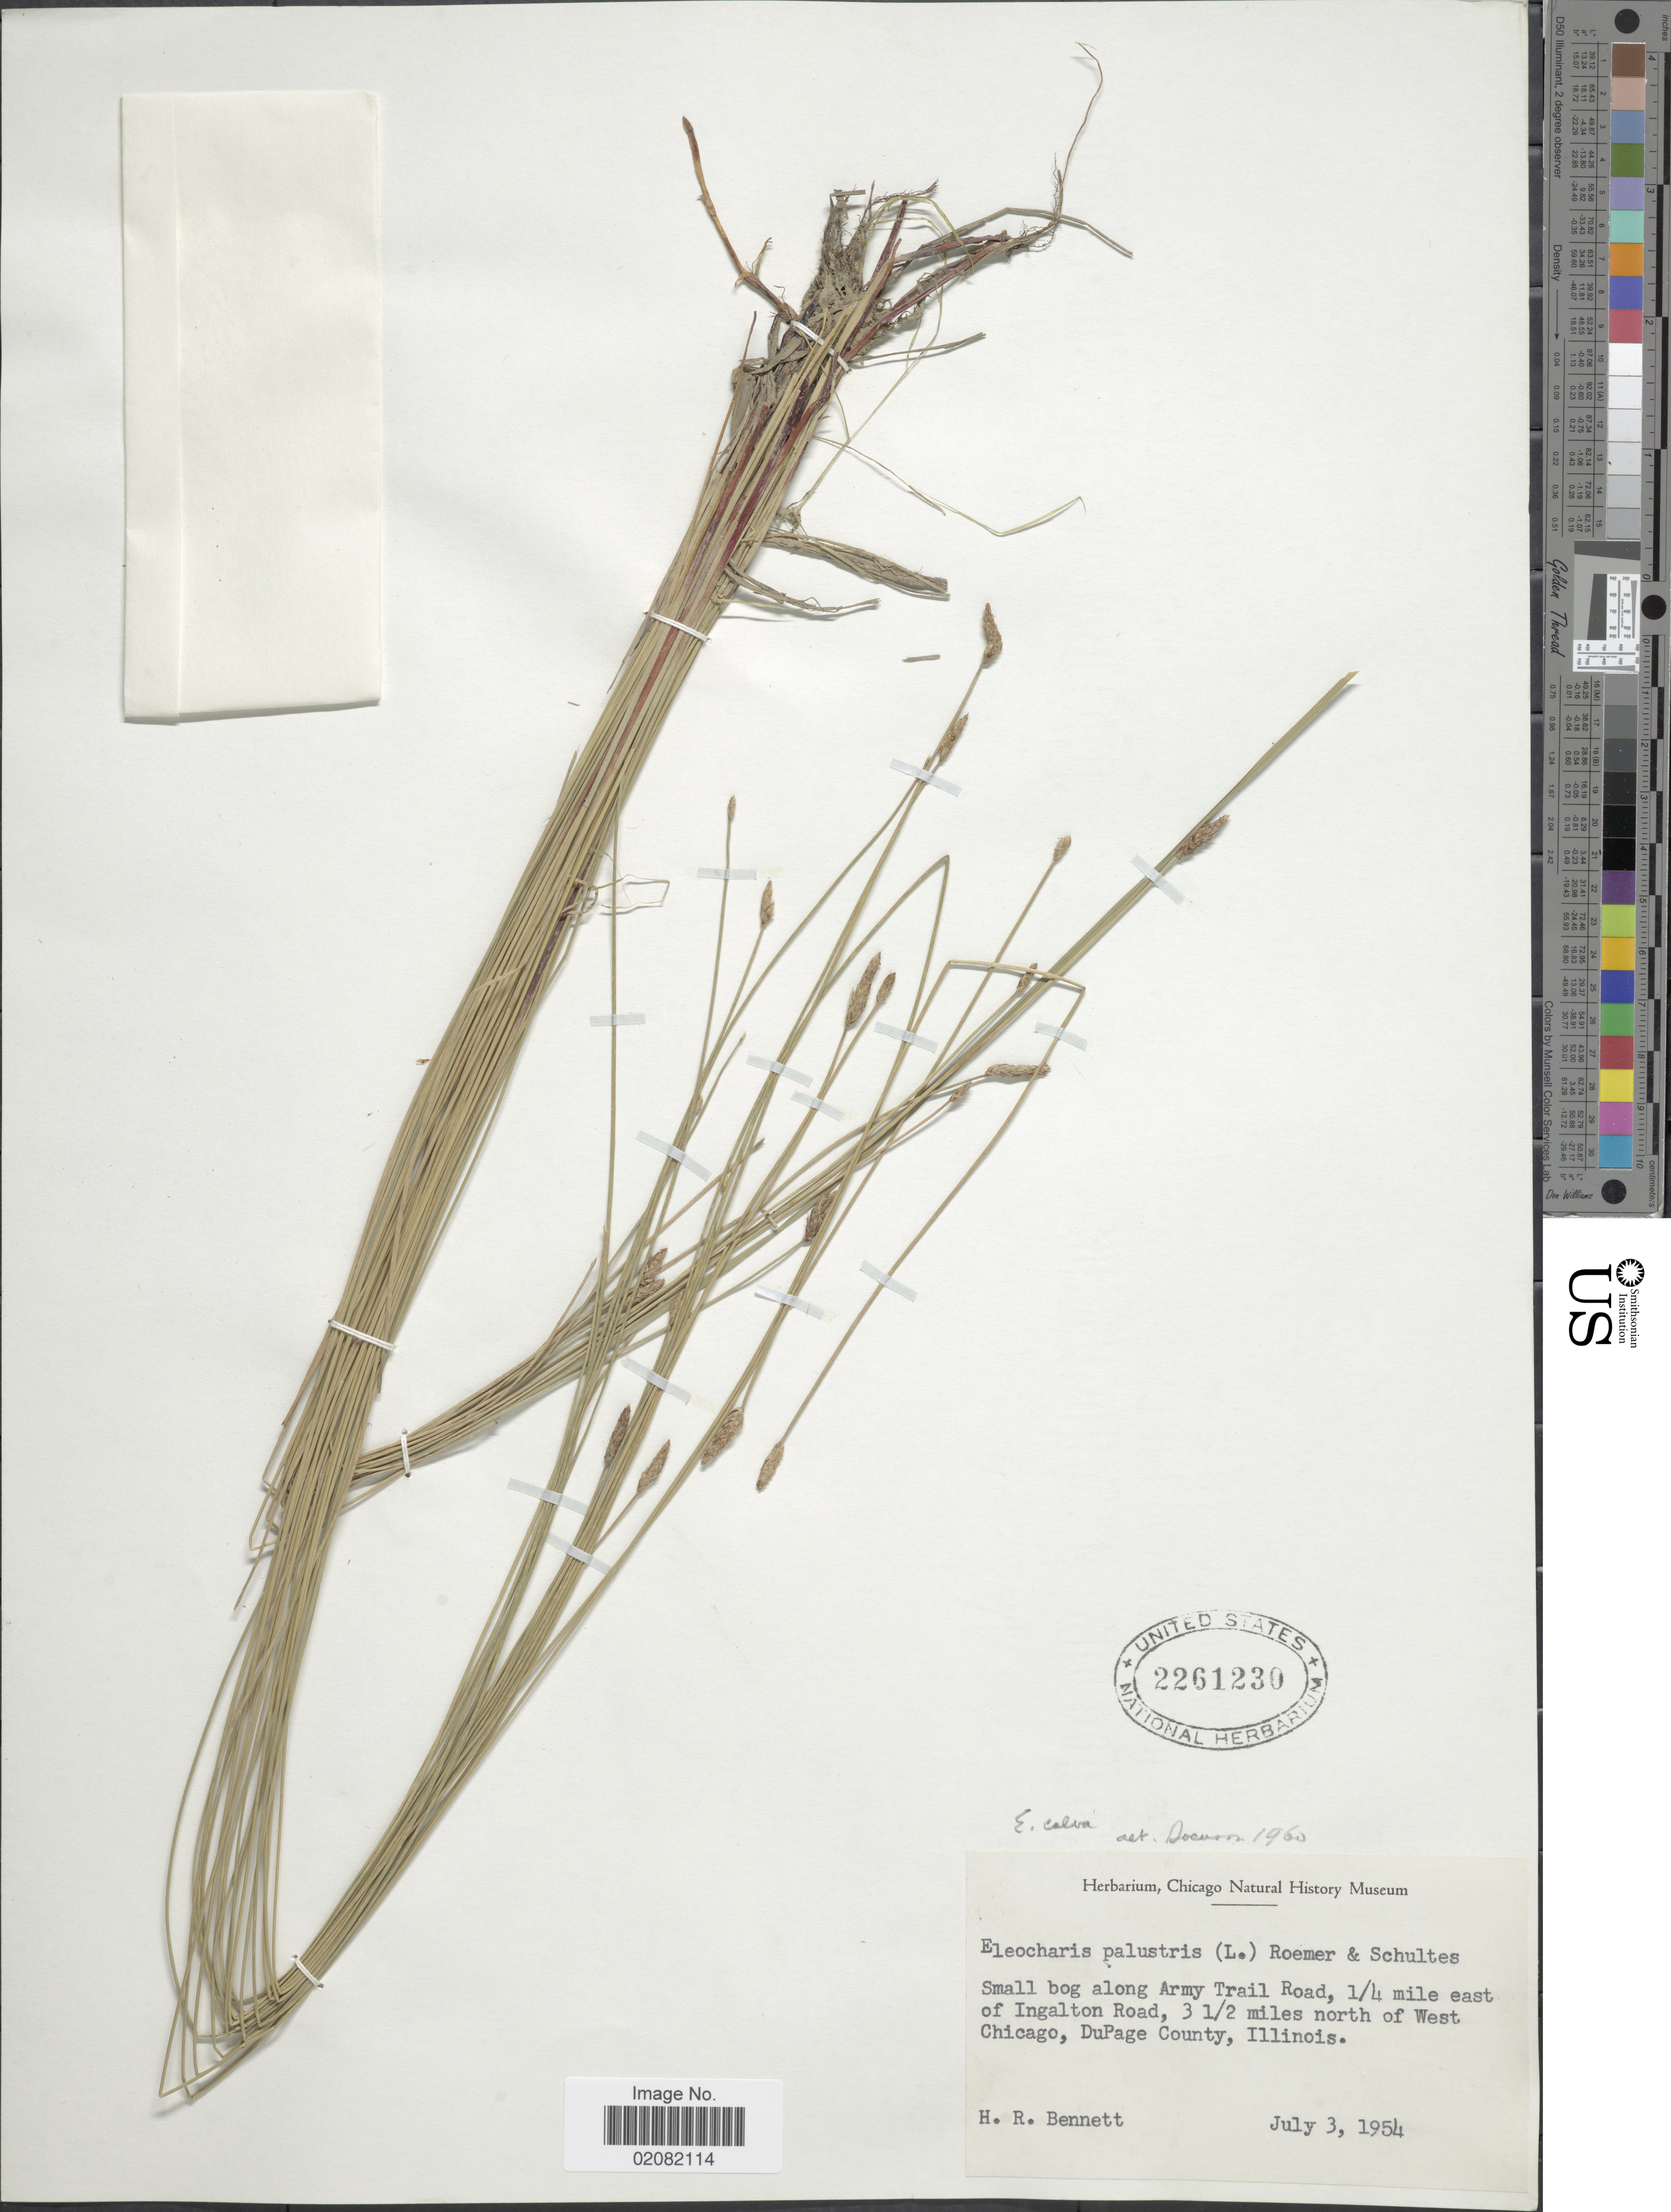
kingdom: Plantae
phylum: Tracheophyta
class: Liliopsida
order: Poales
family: Cyperaceae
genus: Eleocharis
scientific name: Eleocharis erythropoda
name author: Steud.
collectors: H. R. Bennett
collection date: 1954-07-03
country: United States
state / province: Illinois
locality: Small bog along Army Trail Road, 1/4 mile east of Ingalton Road, 3½ miles north of West Chicago, DuPage County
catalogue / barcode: US 2261230